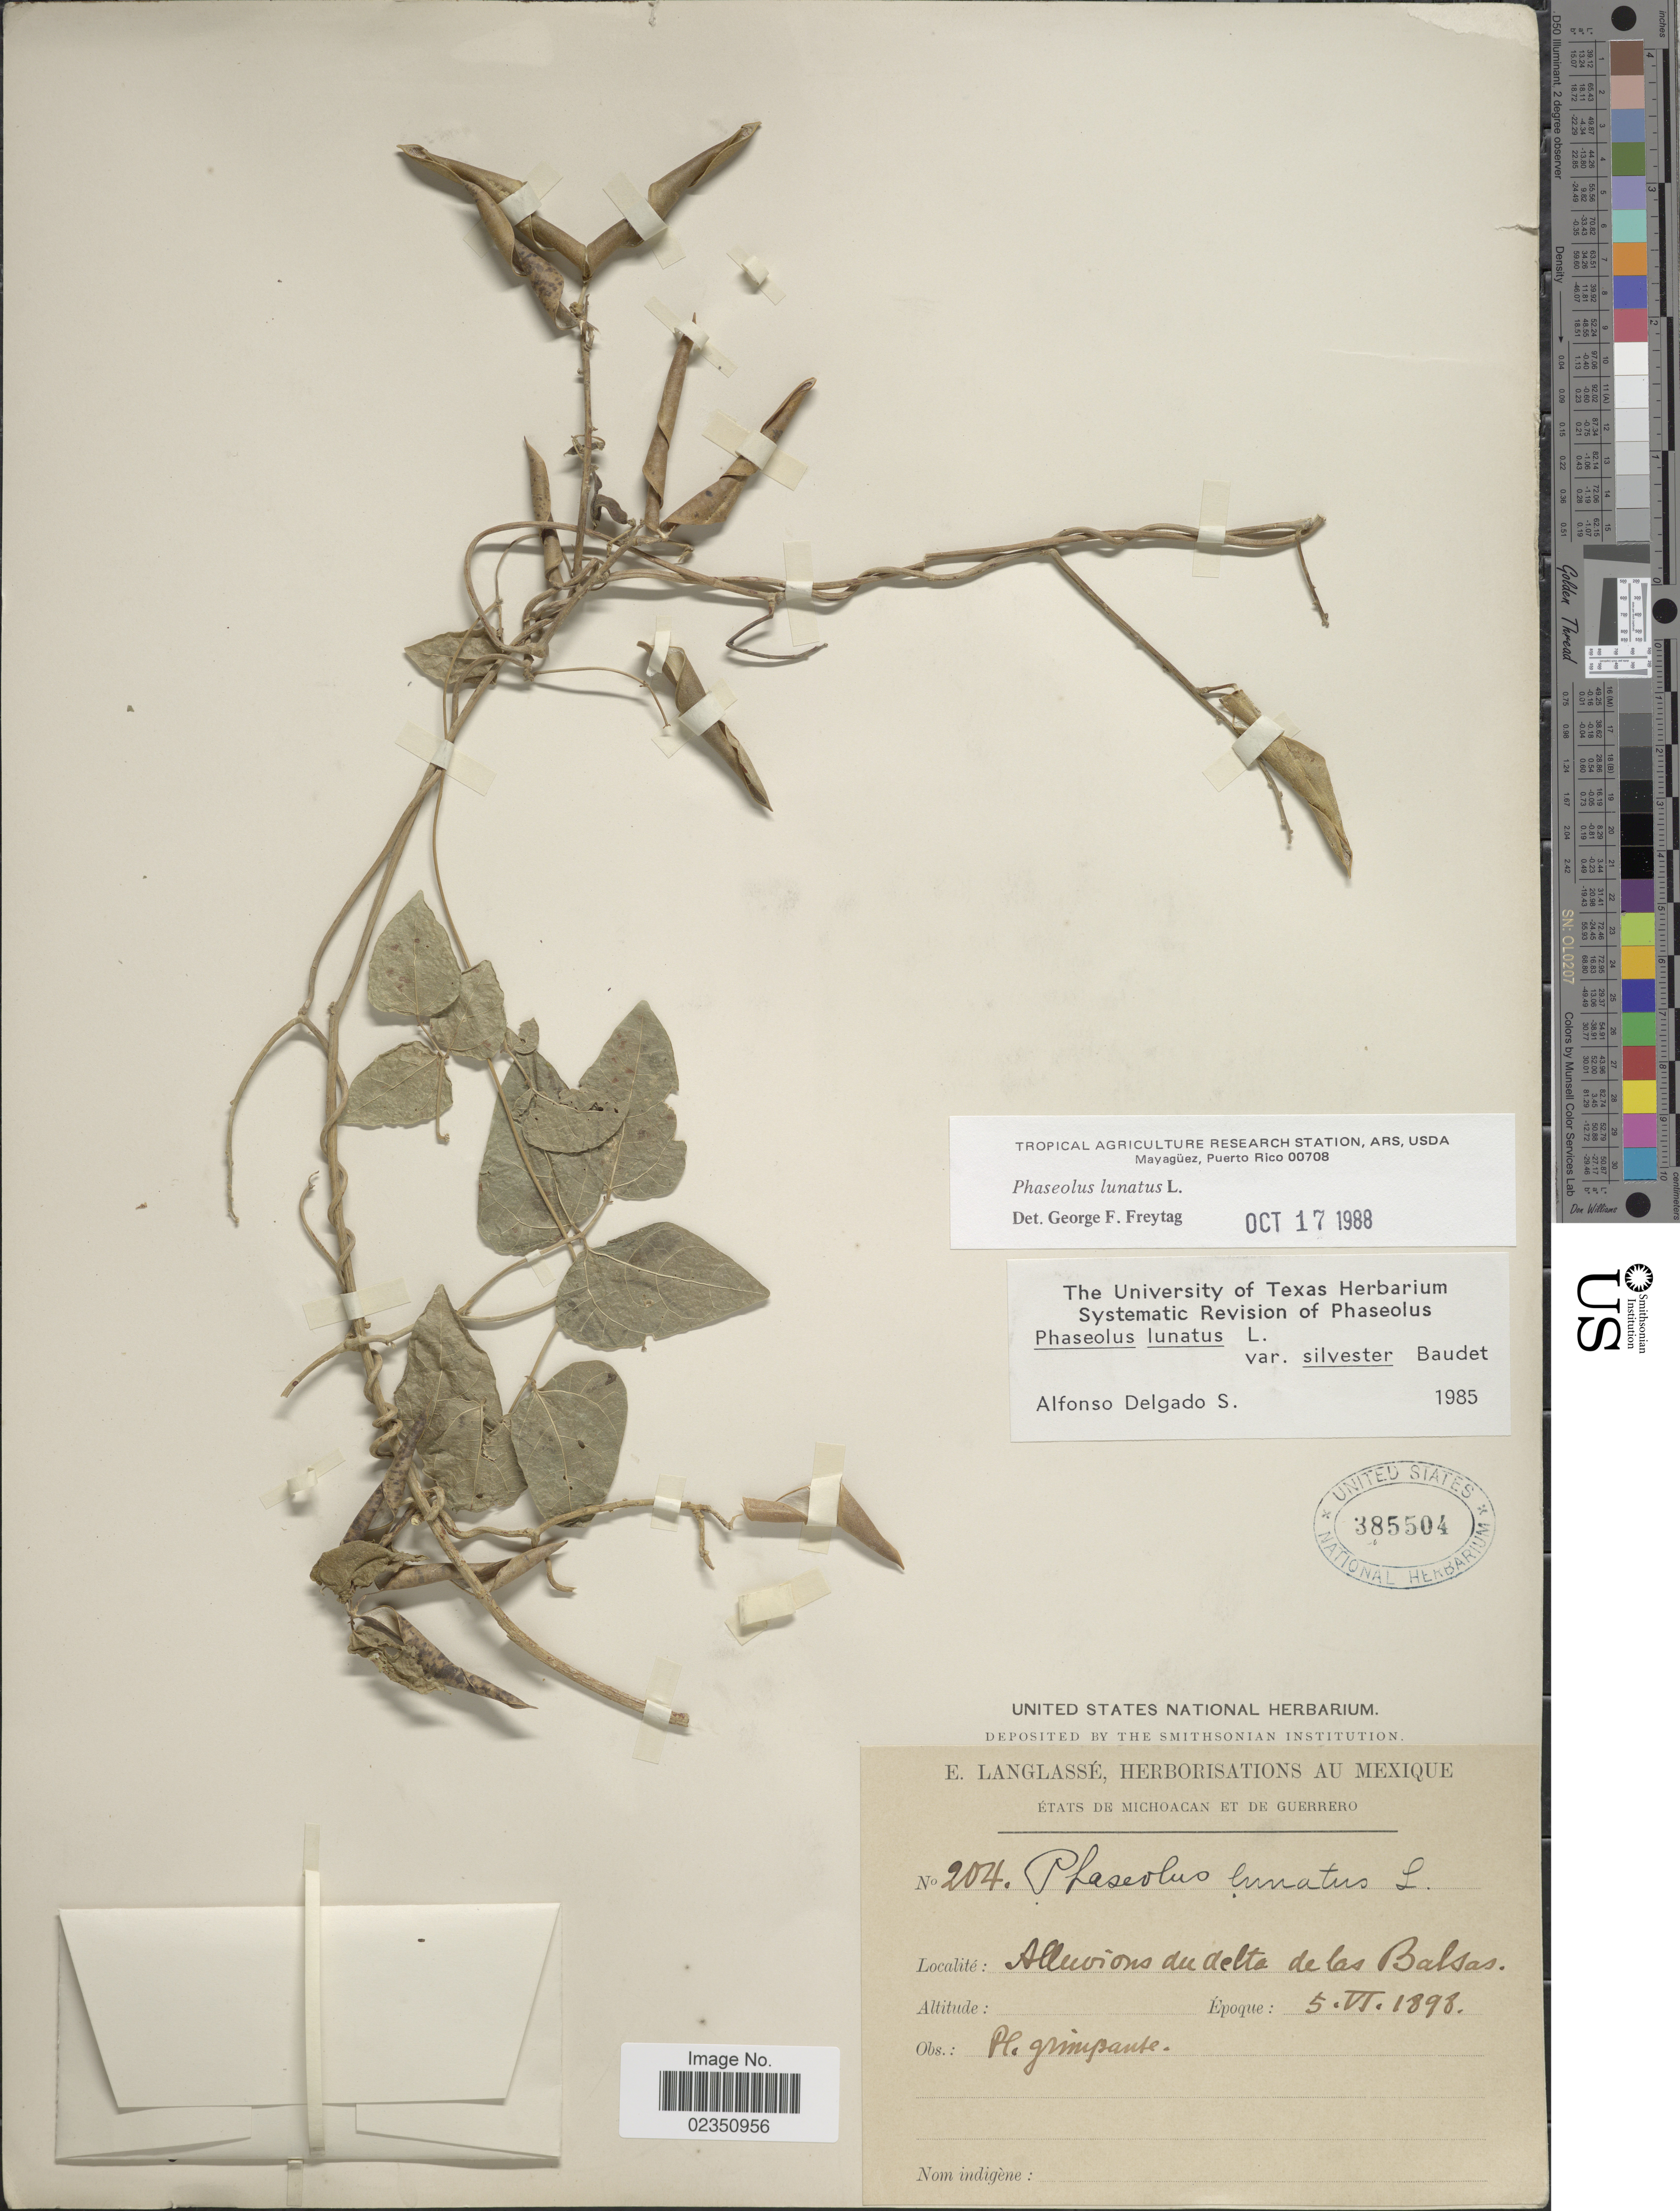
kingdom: Plantae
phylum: Tracheophyta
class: Magnoliopsida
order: Fabales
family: Fabaceae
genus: Phaseolus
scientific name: Phaseolus lunatus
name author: L.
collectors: E. Langlassé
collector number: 204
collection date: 1898-06-05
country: Mexico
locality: États de Michoacan et de Guerrero, Alluvions du delta de las Balsas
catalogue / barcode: US 8385504